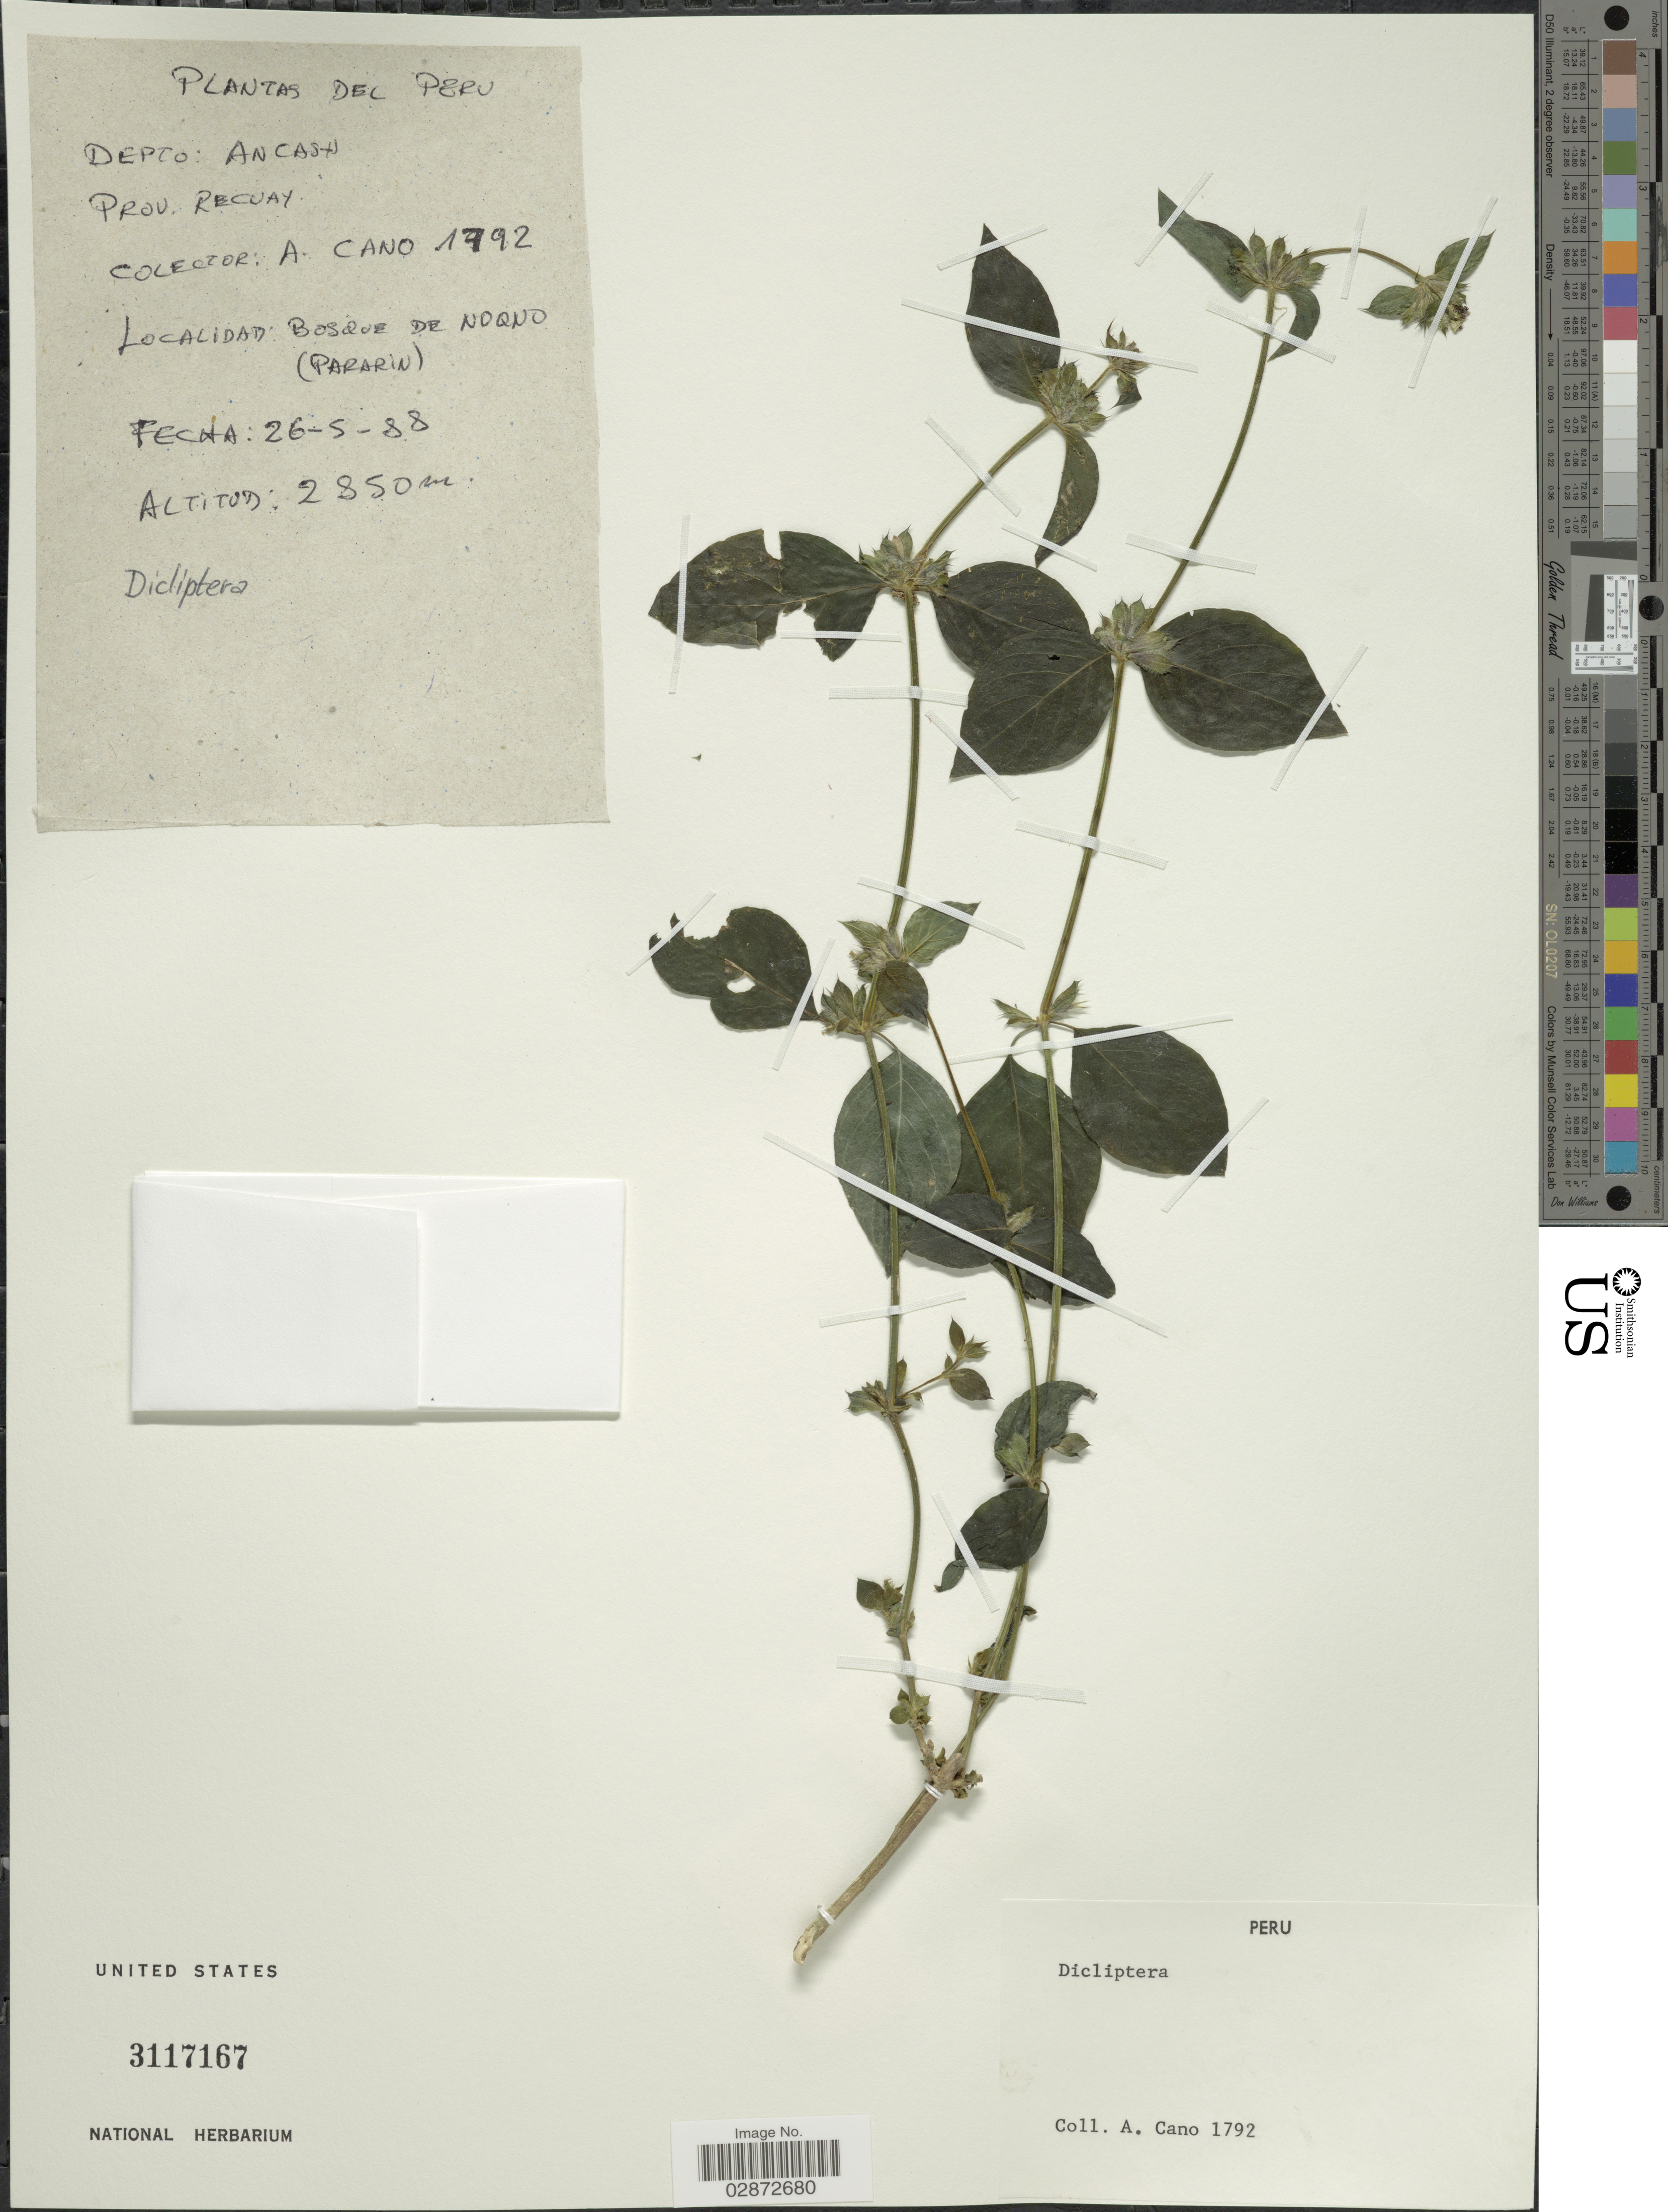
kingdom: Plantae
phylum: Tracheophyta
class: Magnoliopsida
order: Lamiales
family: Acanthaceae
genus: Dicliptera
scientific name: Dicliptera sp.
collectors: A. Cano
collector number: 1792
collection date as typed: Transcribed d/m/y: 26/5/88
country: Peru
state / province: Ancash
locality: Depto.: Ancash. Prov.: Recuay. Bosque de Noqno (Pararin).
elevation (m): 2850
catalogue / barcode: US 3117167